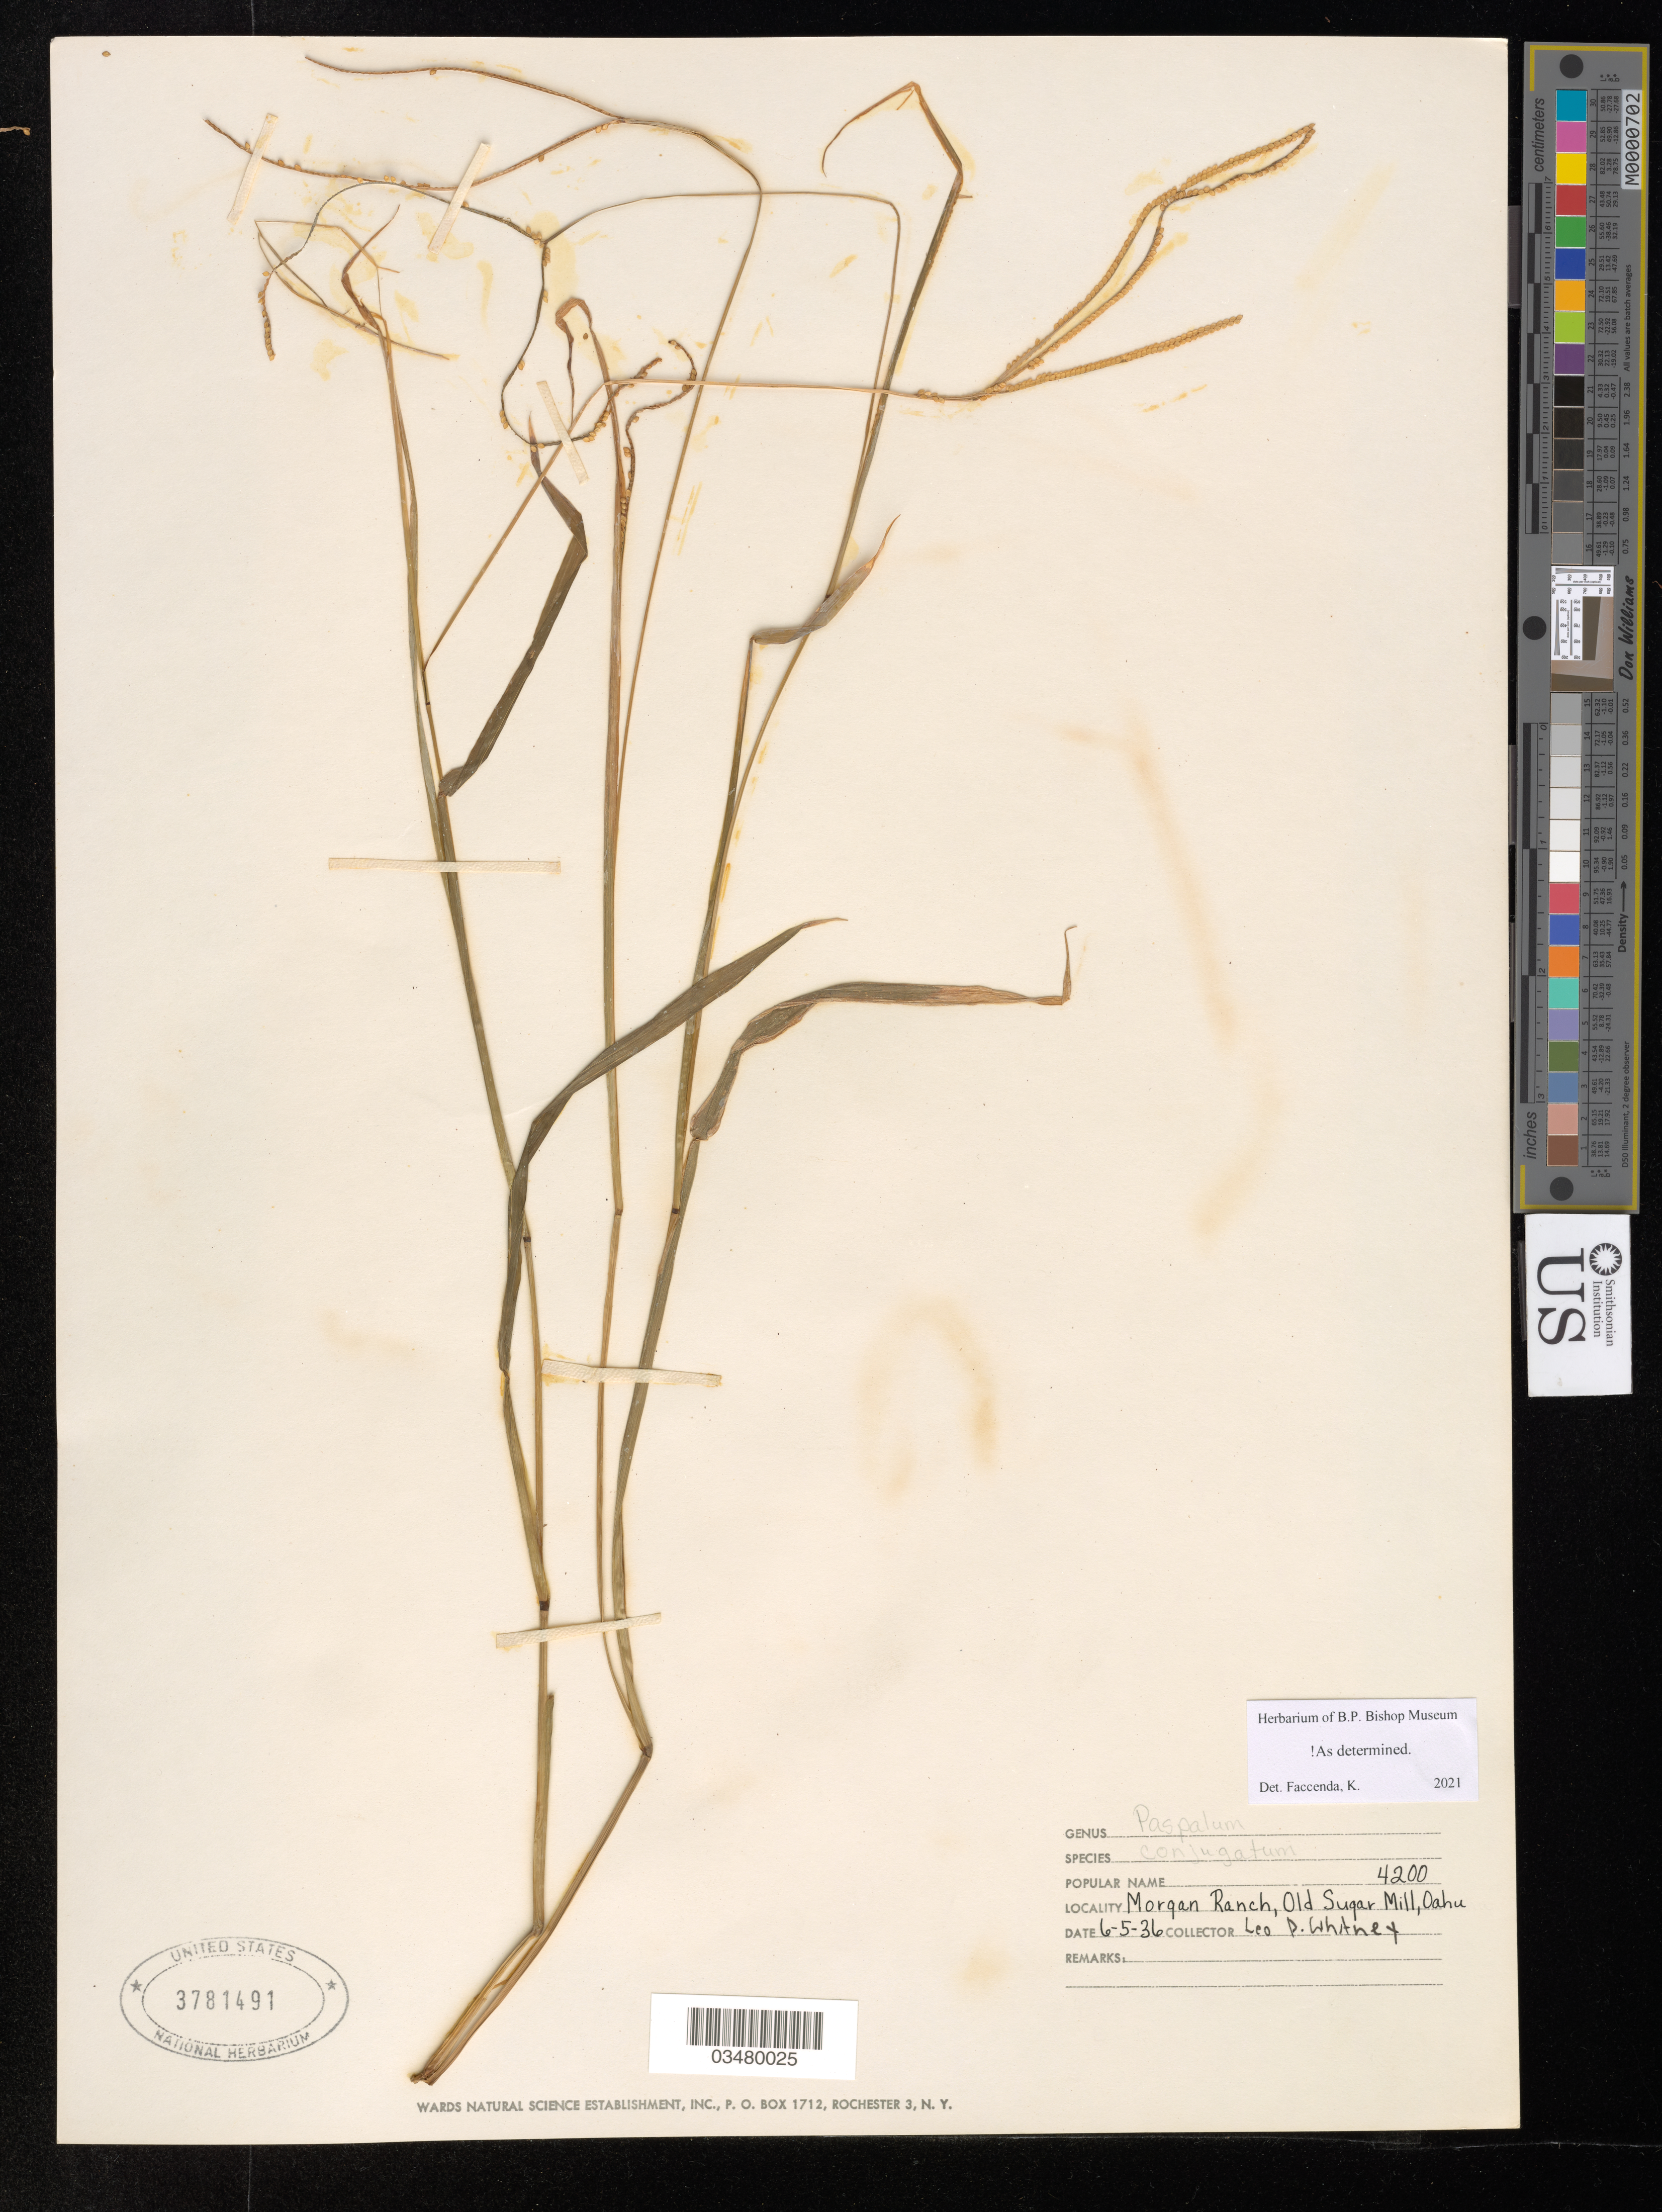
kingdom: Plantae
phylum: Tracheophyta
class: Liliopsida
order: Poales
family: Poaceae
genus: Paspalum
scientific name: Paspalum conjugatum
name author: P.J. Bergius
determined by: Faccenda, K.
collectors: L. Whitney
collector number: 4200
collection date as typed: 6-5-36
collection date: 1936-06-05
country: United States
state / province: Hawaii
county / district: Honolulu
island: Oahu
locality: Morgan Ranch, Old Sugar Mill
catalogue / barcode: US 3781491